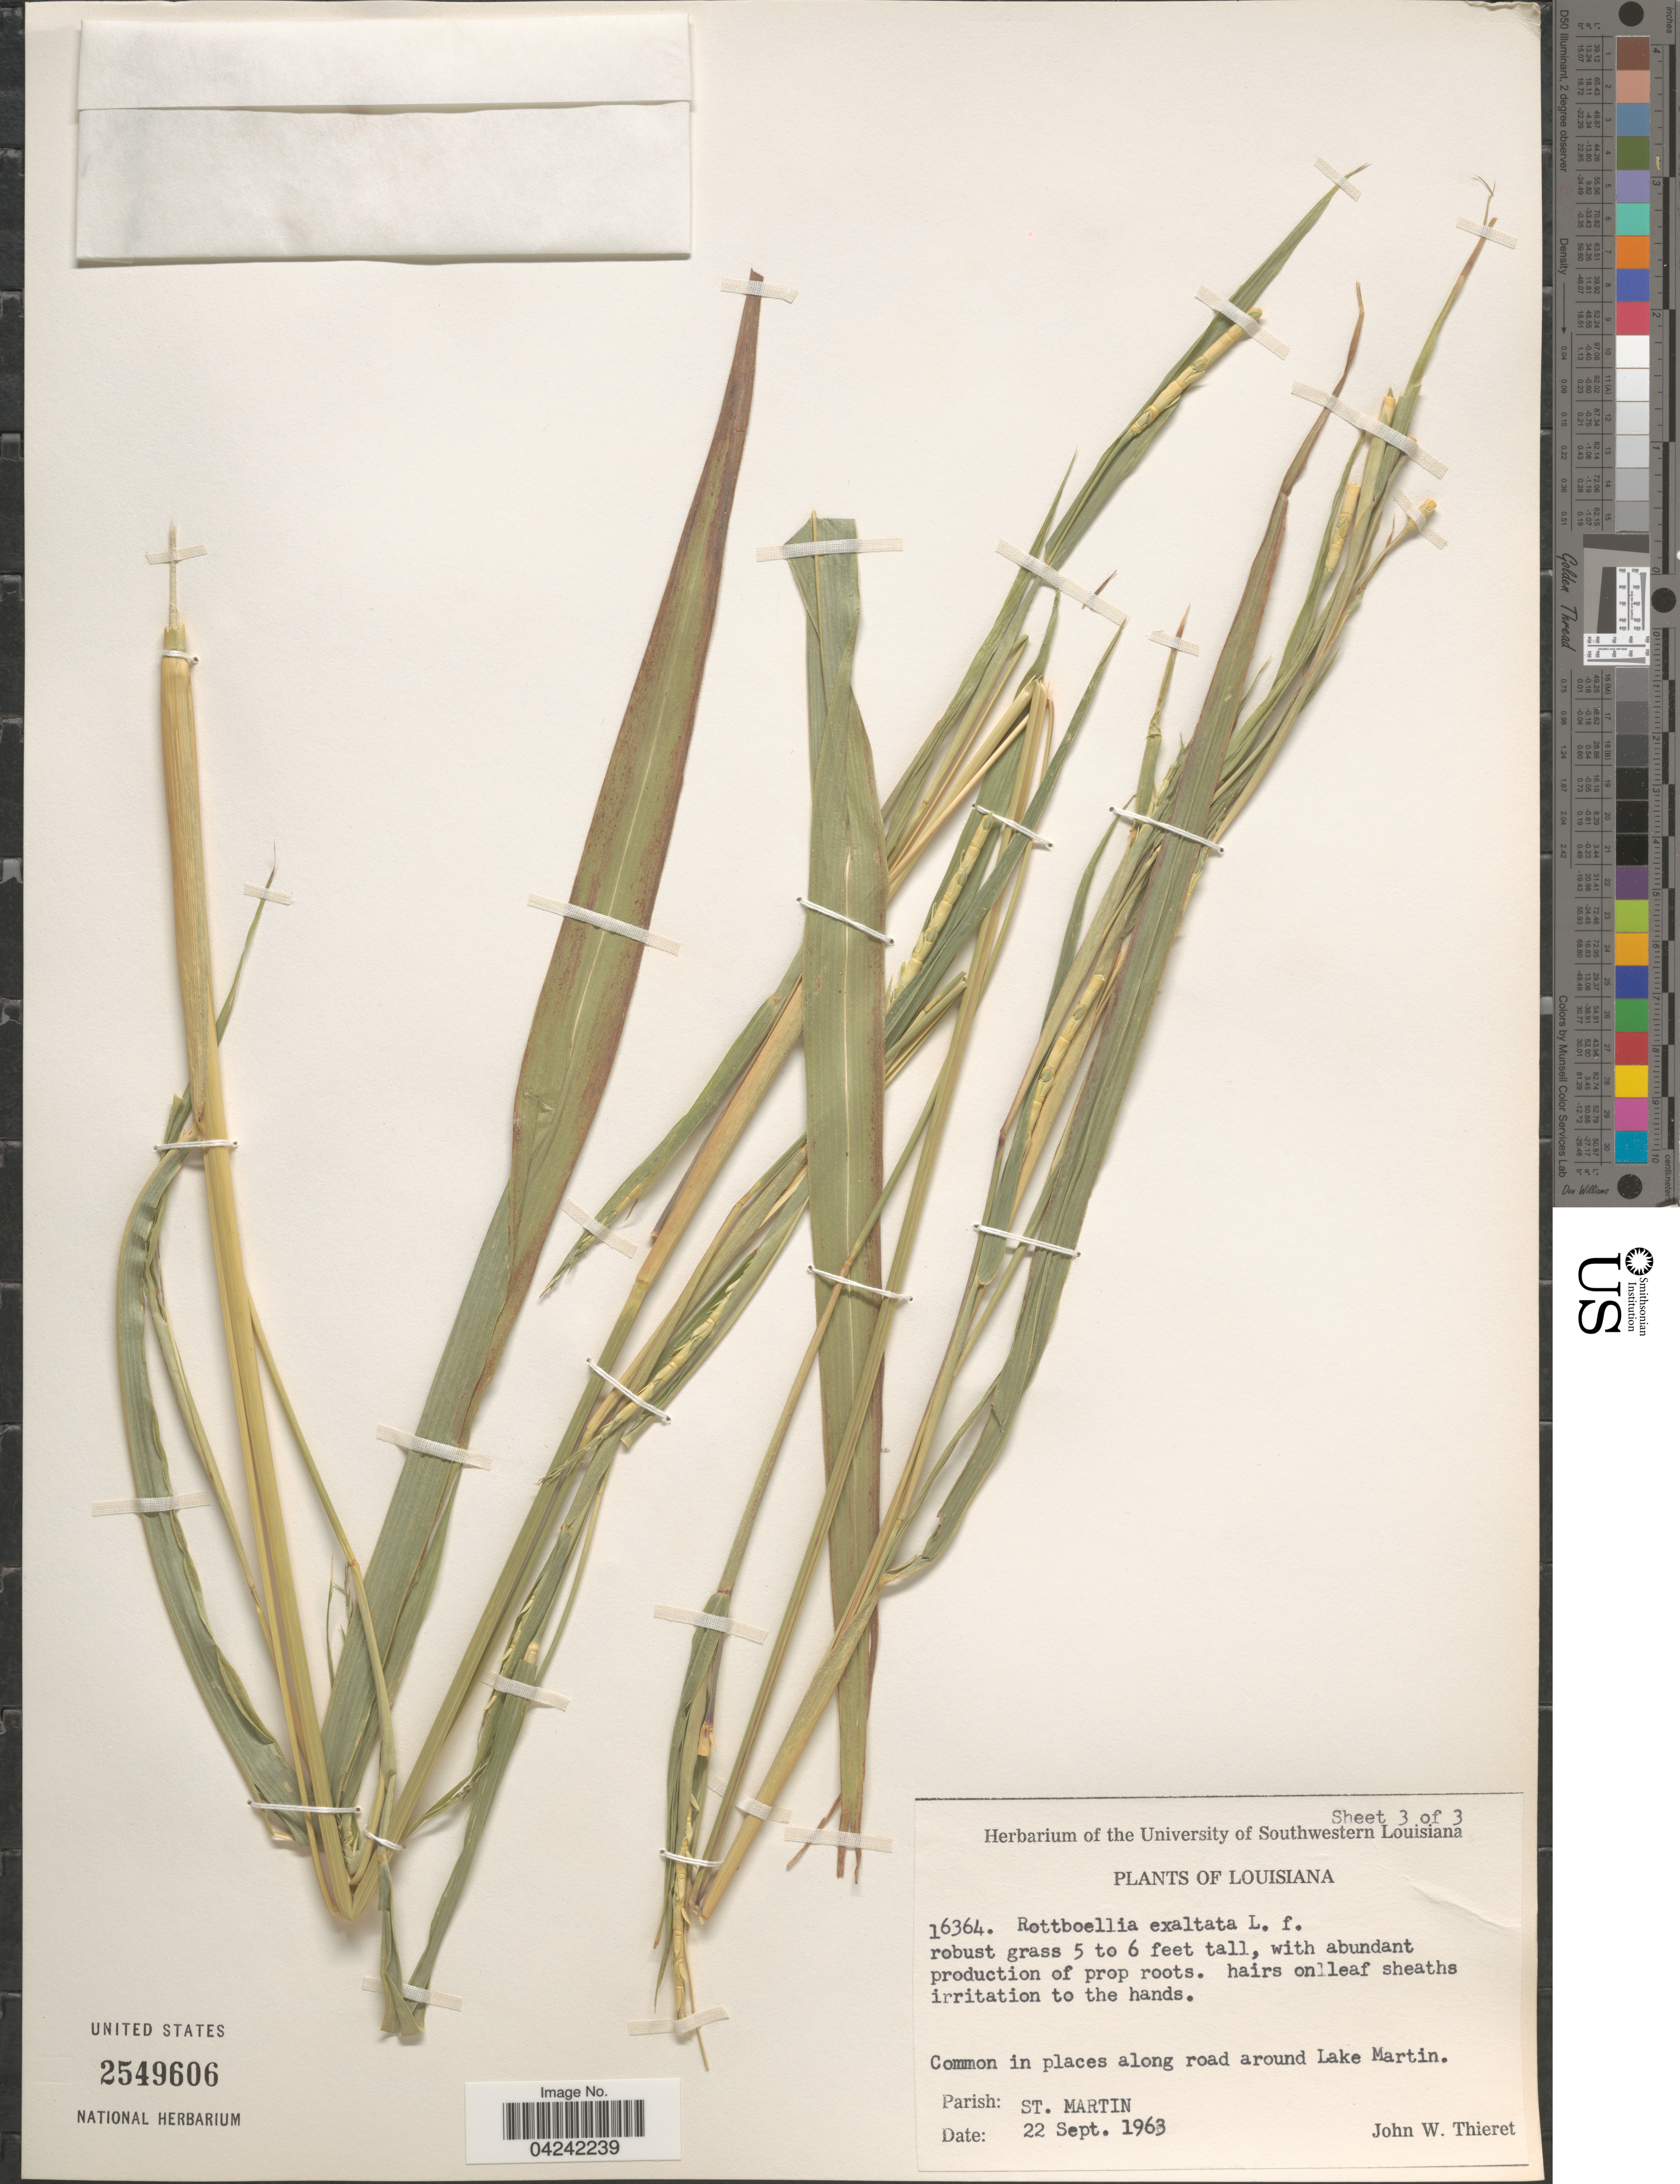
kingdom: Plantae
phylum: Tracheophyta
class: Liliopsida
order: Poales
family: Poaceae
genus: Rottboellia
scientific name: Rottboellia cochinchinensis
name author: (Lour.) Clayton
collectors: J. W. Thieret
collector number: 16364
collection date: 1963-09-22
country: United States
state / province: Louisiana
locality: Common in places along road around Lake Martin. Parish: St. Martin.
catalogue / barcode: US 2549606